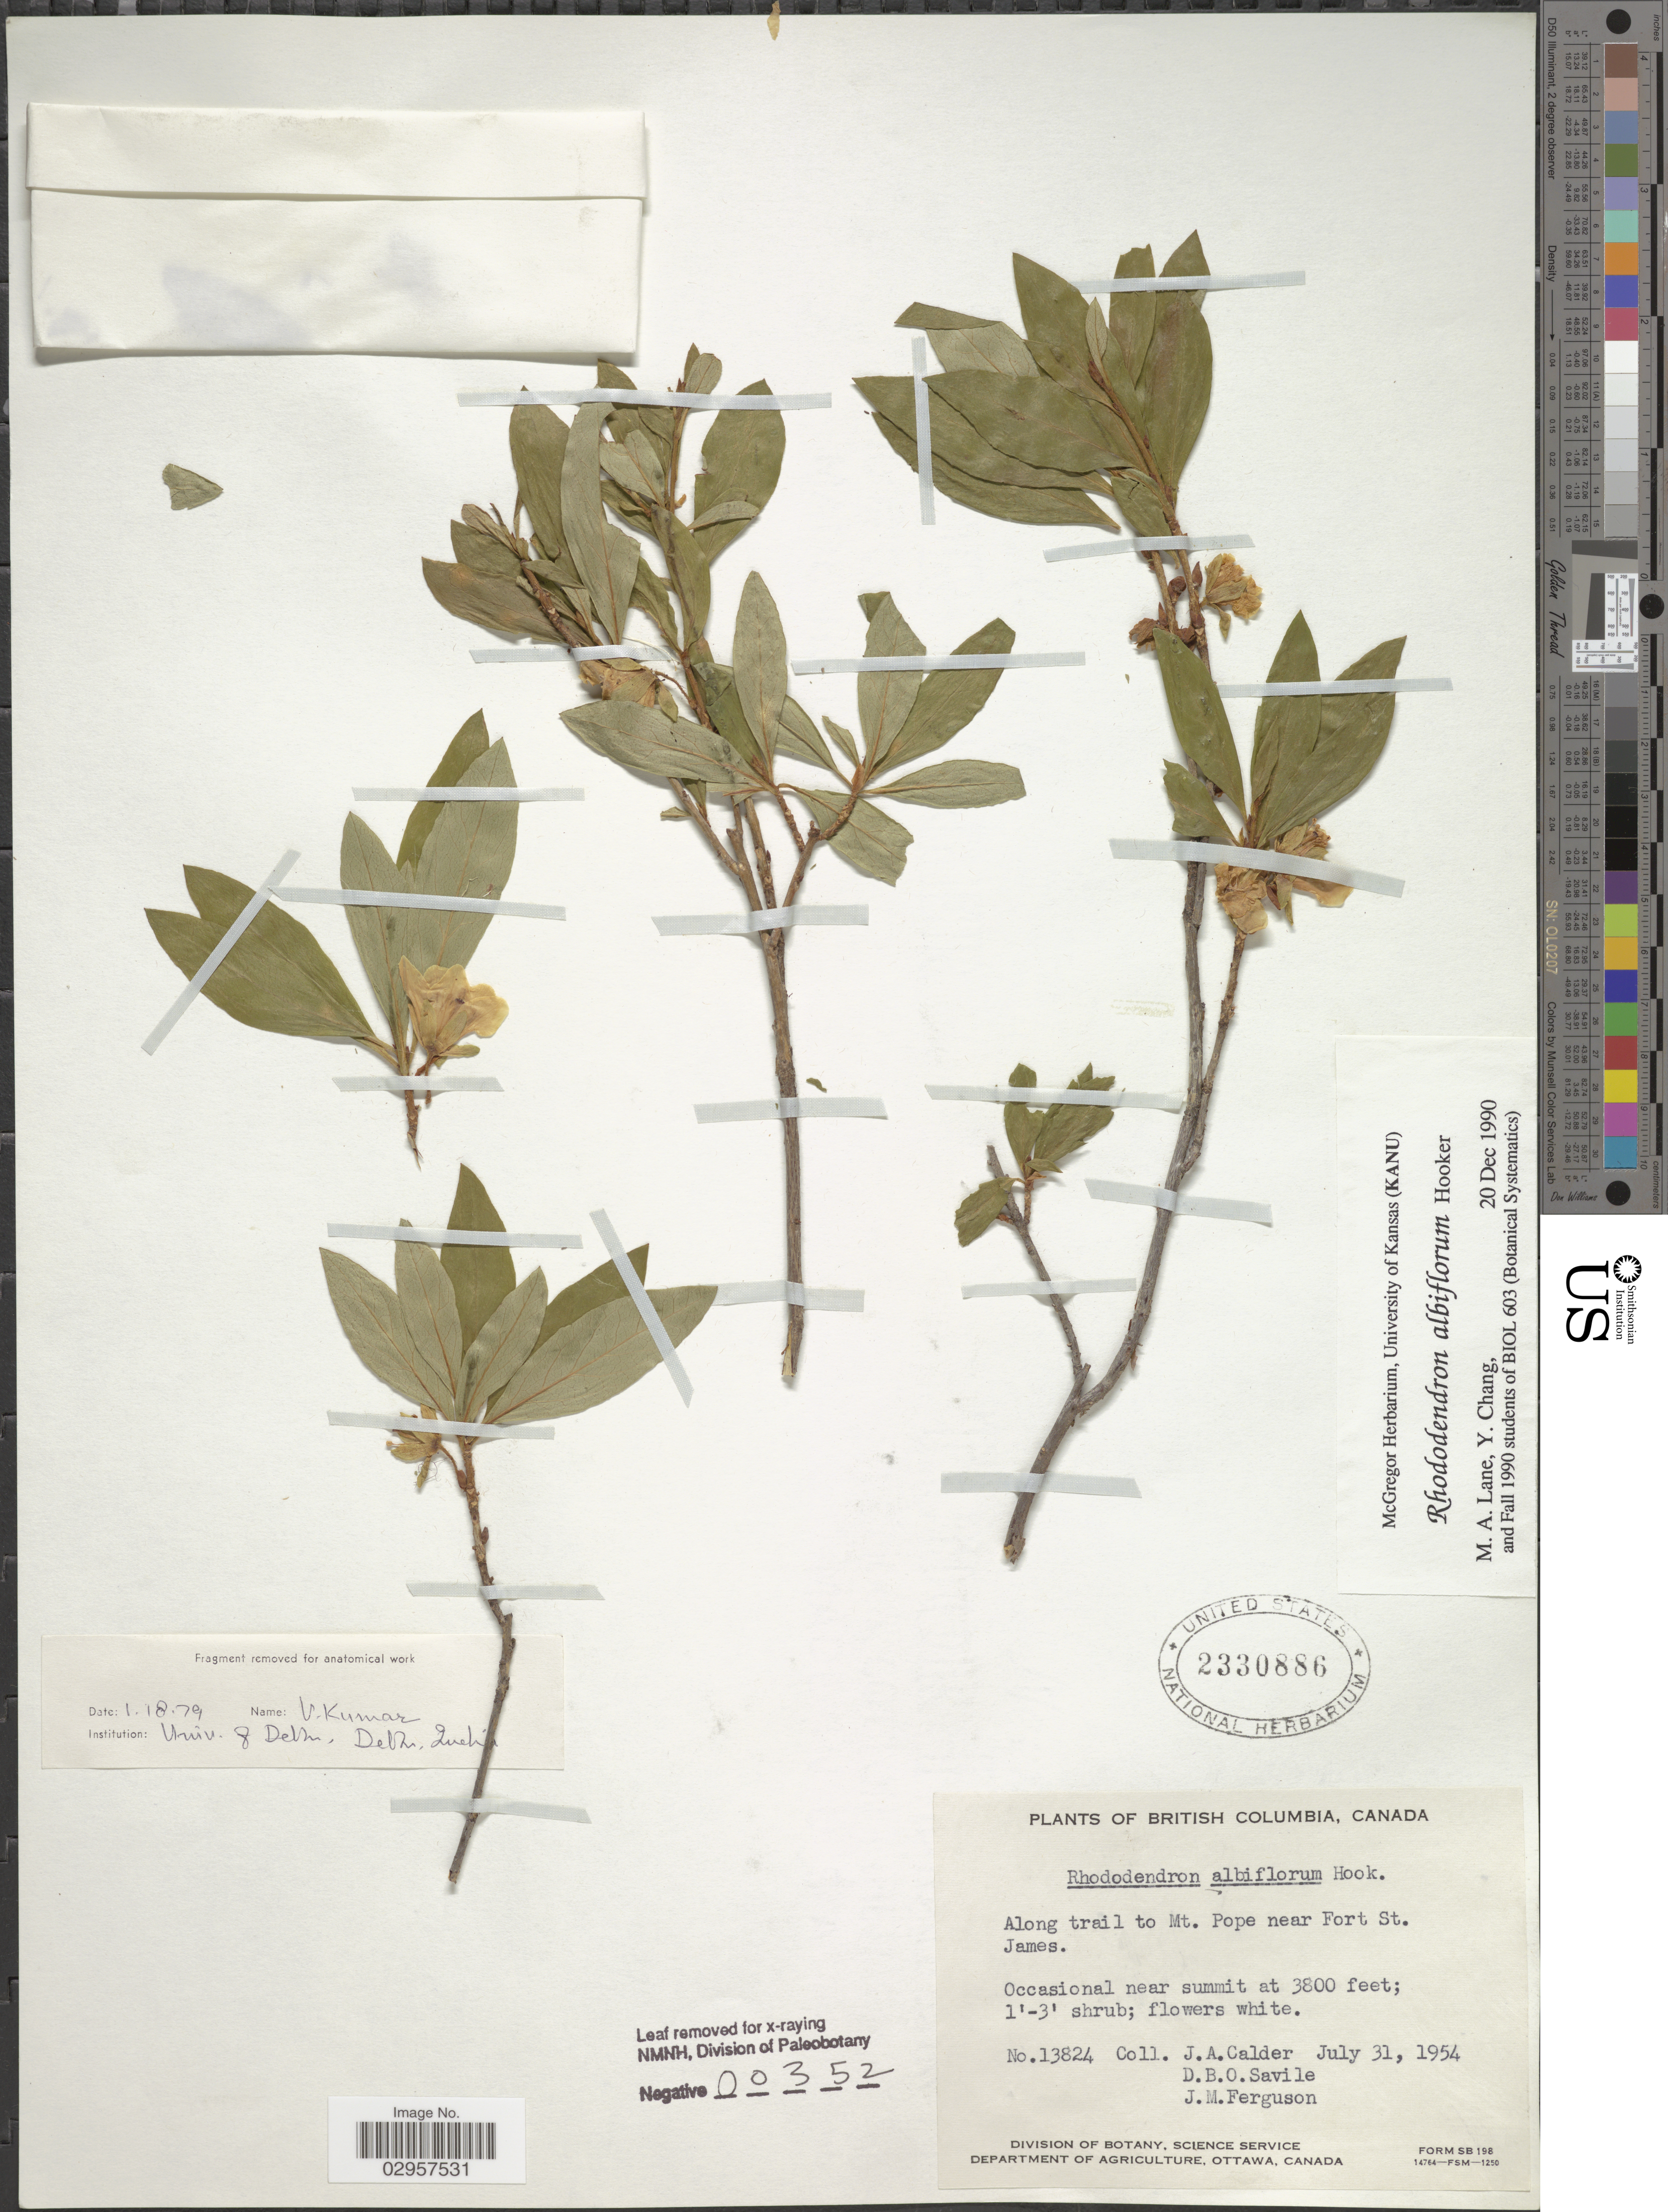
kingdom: Plantae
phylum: Tracheophyta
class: Magnoliopsida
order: Ericales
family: Ericaceae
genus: Rhododendron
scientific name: Rhododendron albiflorum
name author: Hook.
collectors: J. A. Calder, D. Savile & J. M. Ferguson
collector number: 13824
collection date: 1954-07-31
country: Canada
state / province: British Columbia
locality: Along trail to Mt. Pope near Fort St. James.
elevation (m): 1158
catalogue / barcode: US 2330886